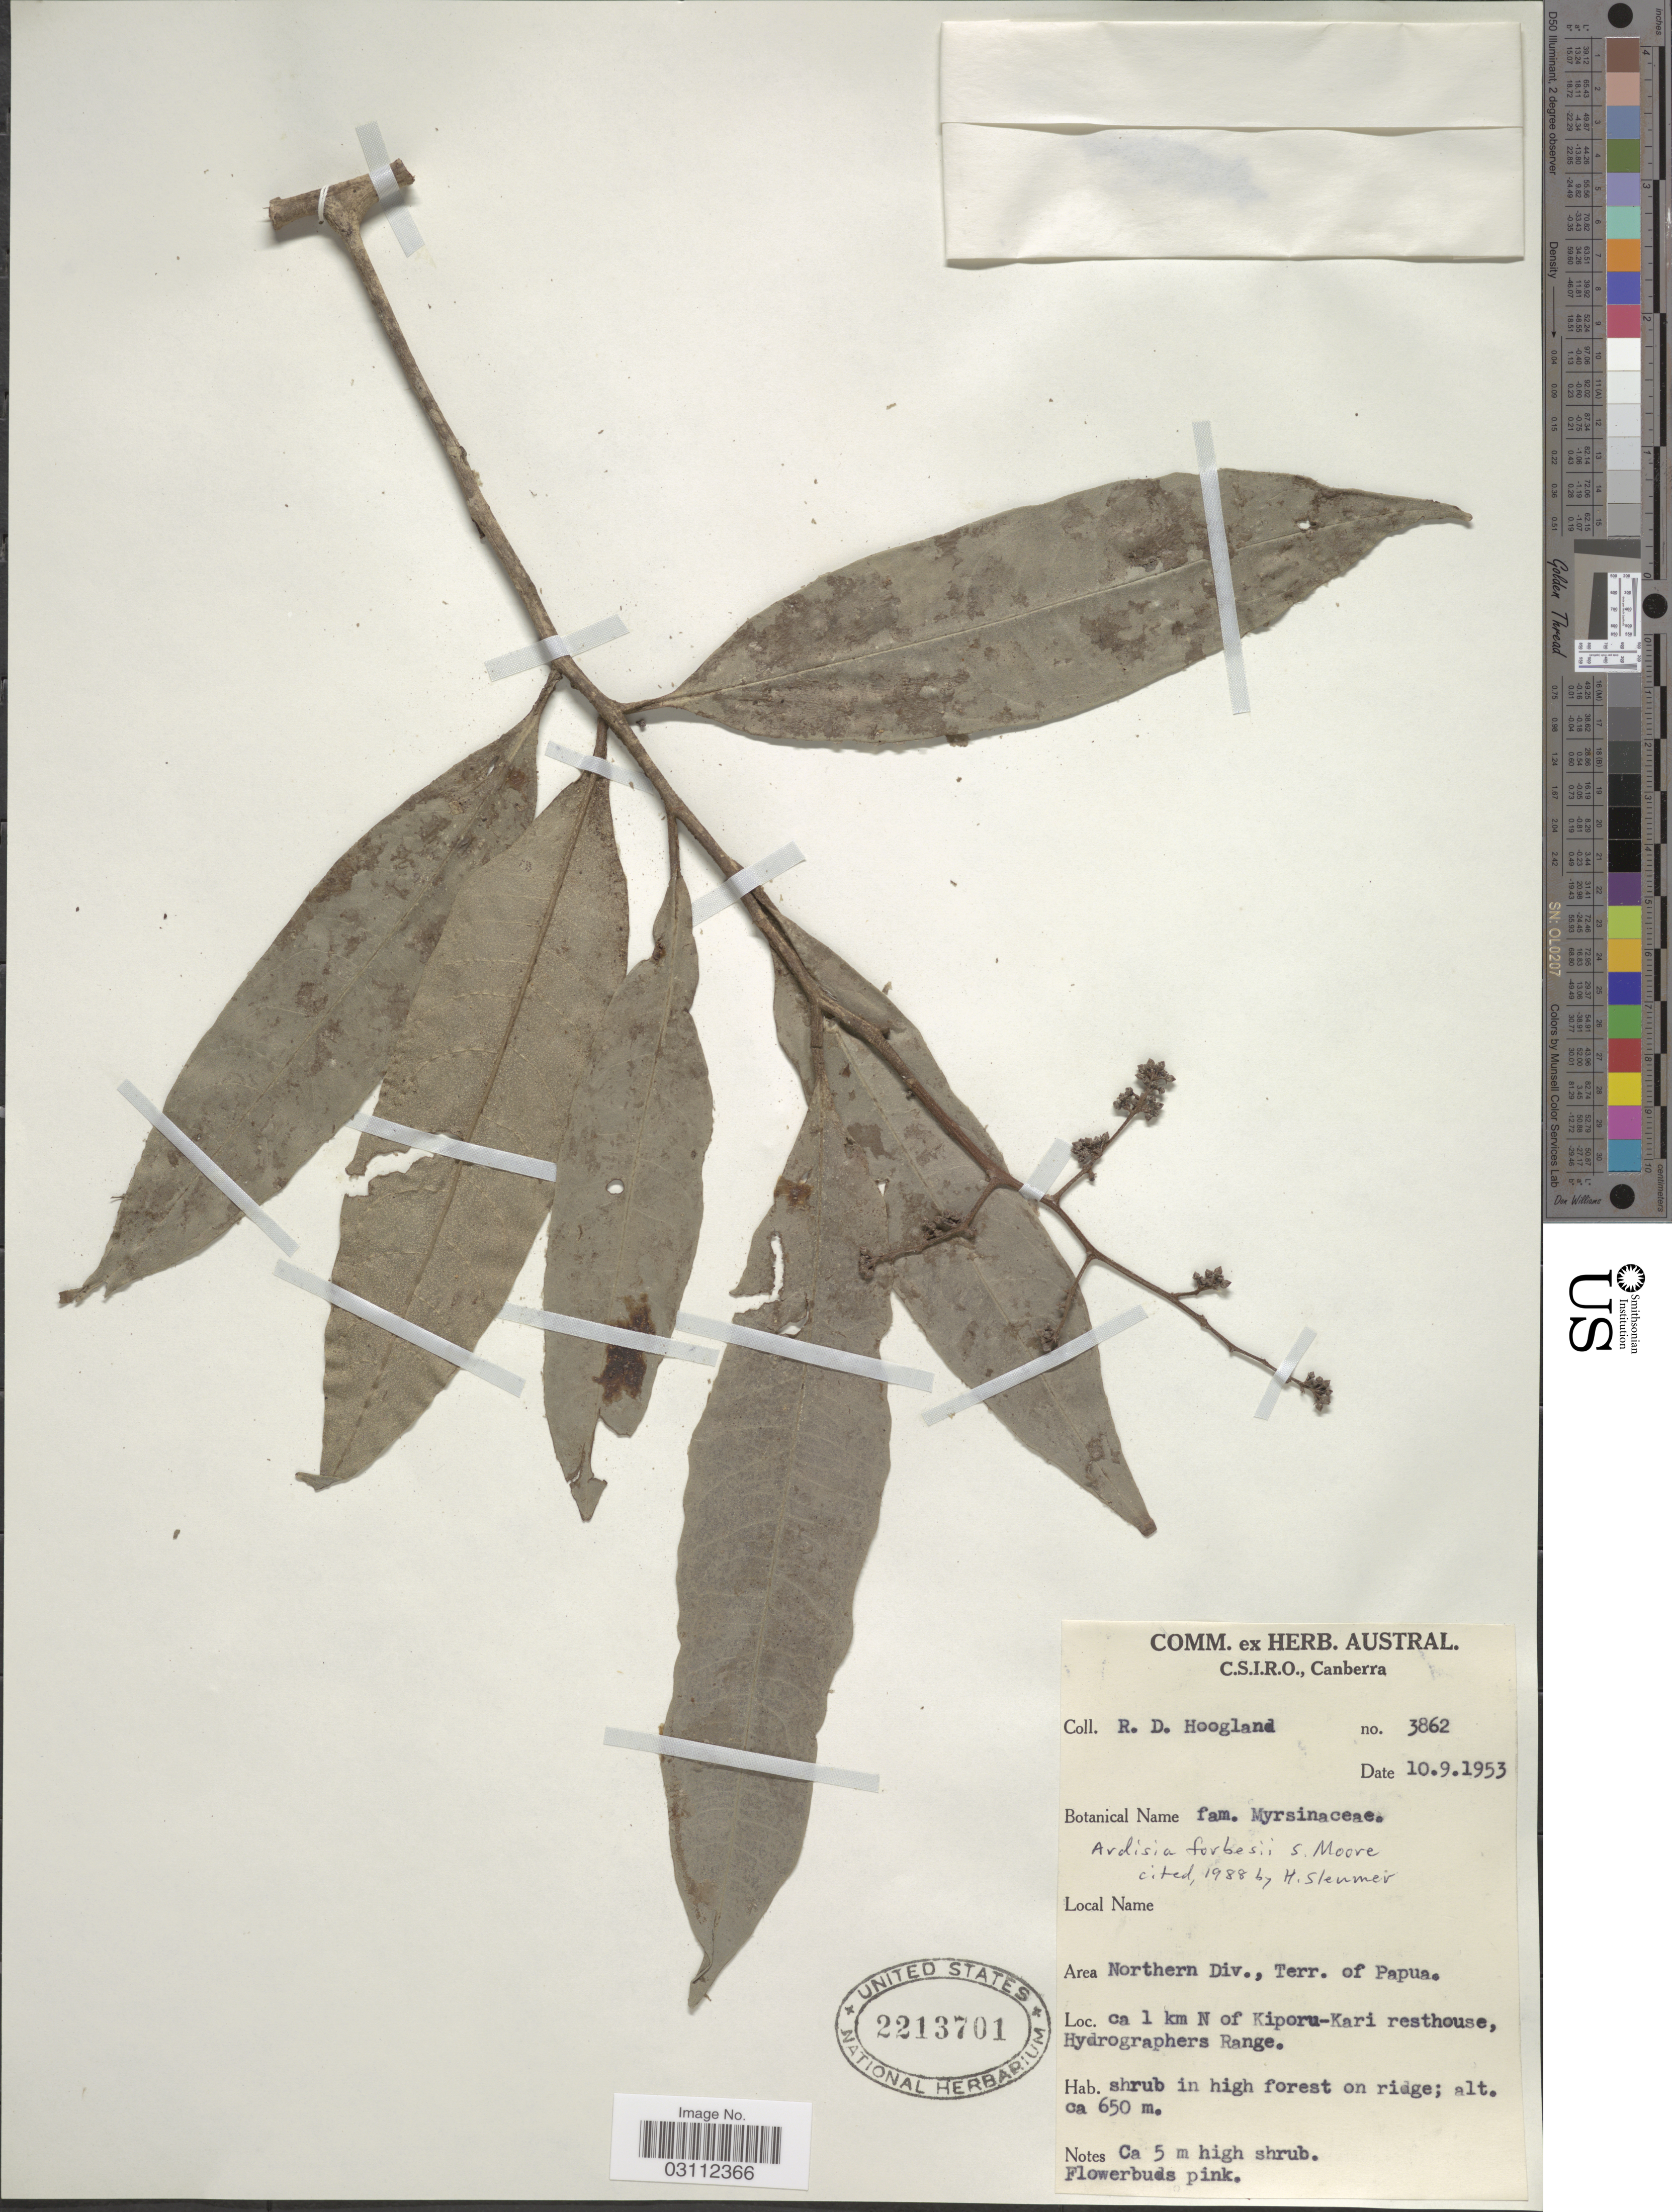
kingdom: Plantae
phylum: Tracheophyta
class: Magnoliopsida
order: Ericales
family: Primulaceae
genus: Ardisia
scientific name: Ardisia forbesii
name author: S. Moore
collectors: R. D. Hoogland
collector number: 3862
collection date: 1953-09-10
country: Papua New Guinea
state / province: Northern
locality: Area Northern Div., Terr. of Papua. Ca 1 km N of Kiporu-Kari resthouse, Hydrographers Range.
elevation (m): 650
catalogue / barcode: US 2213701